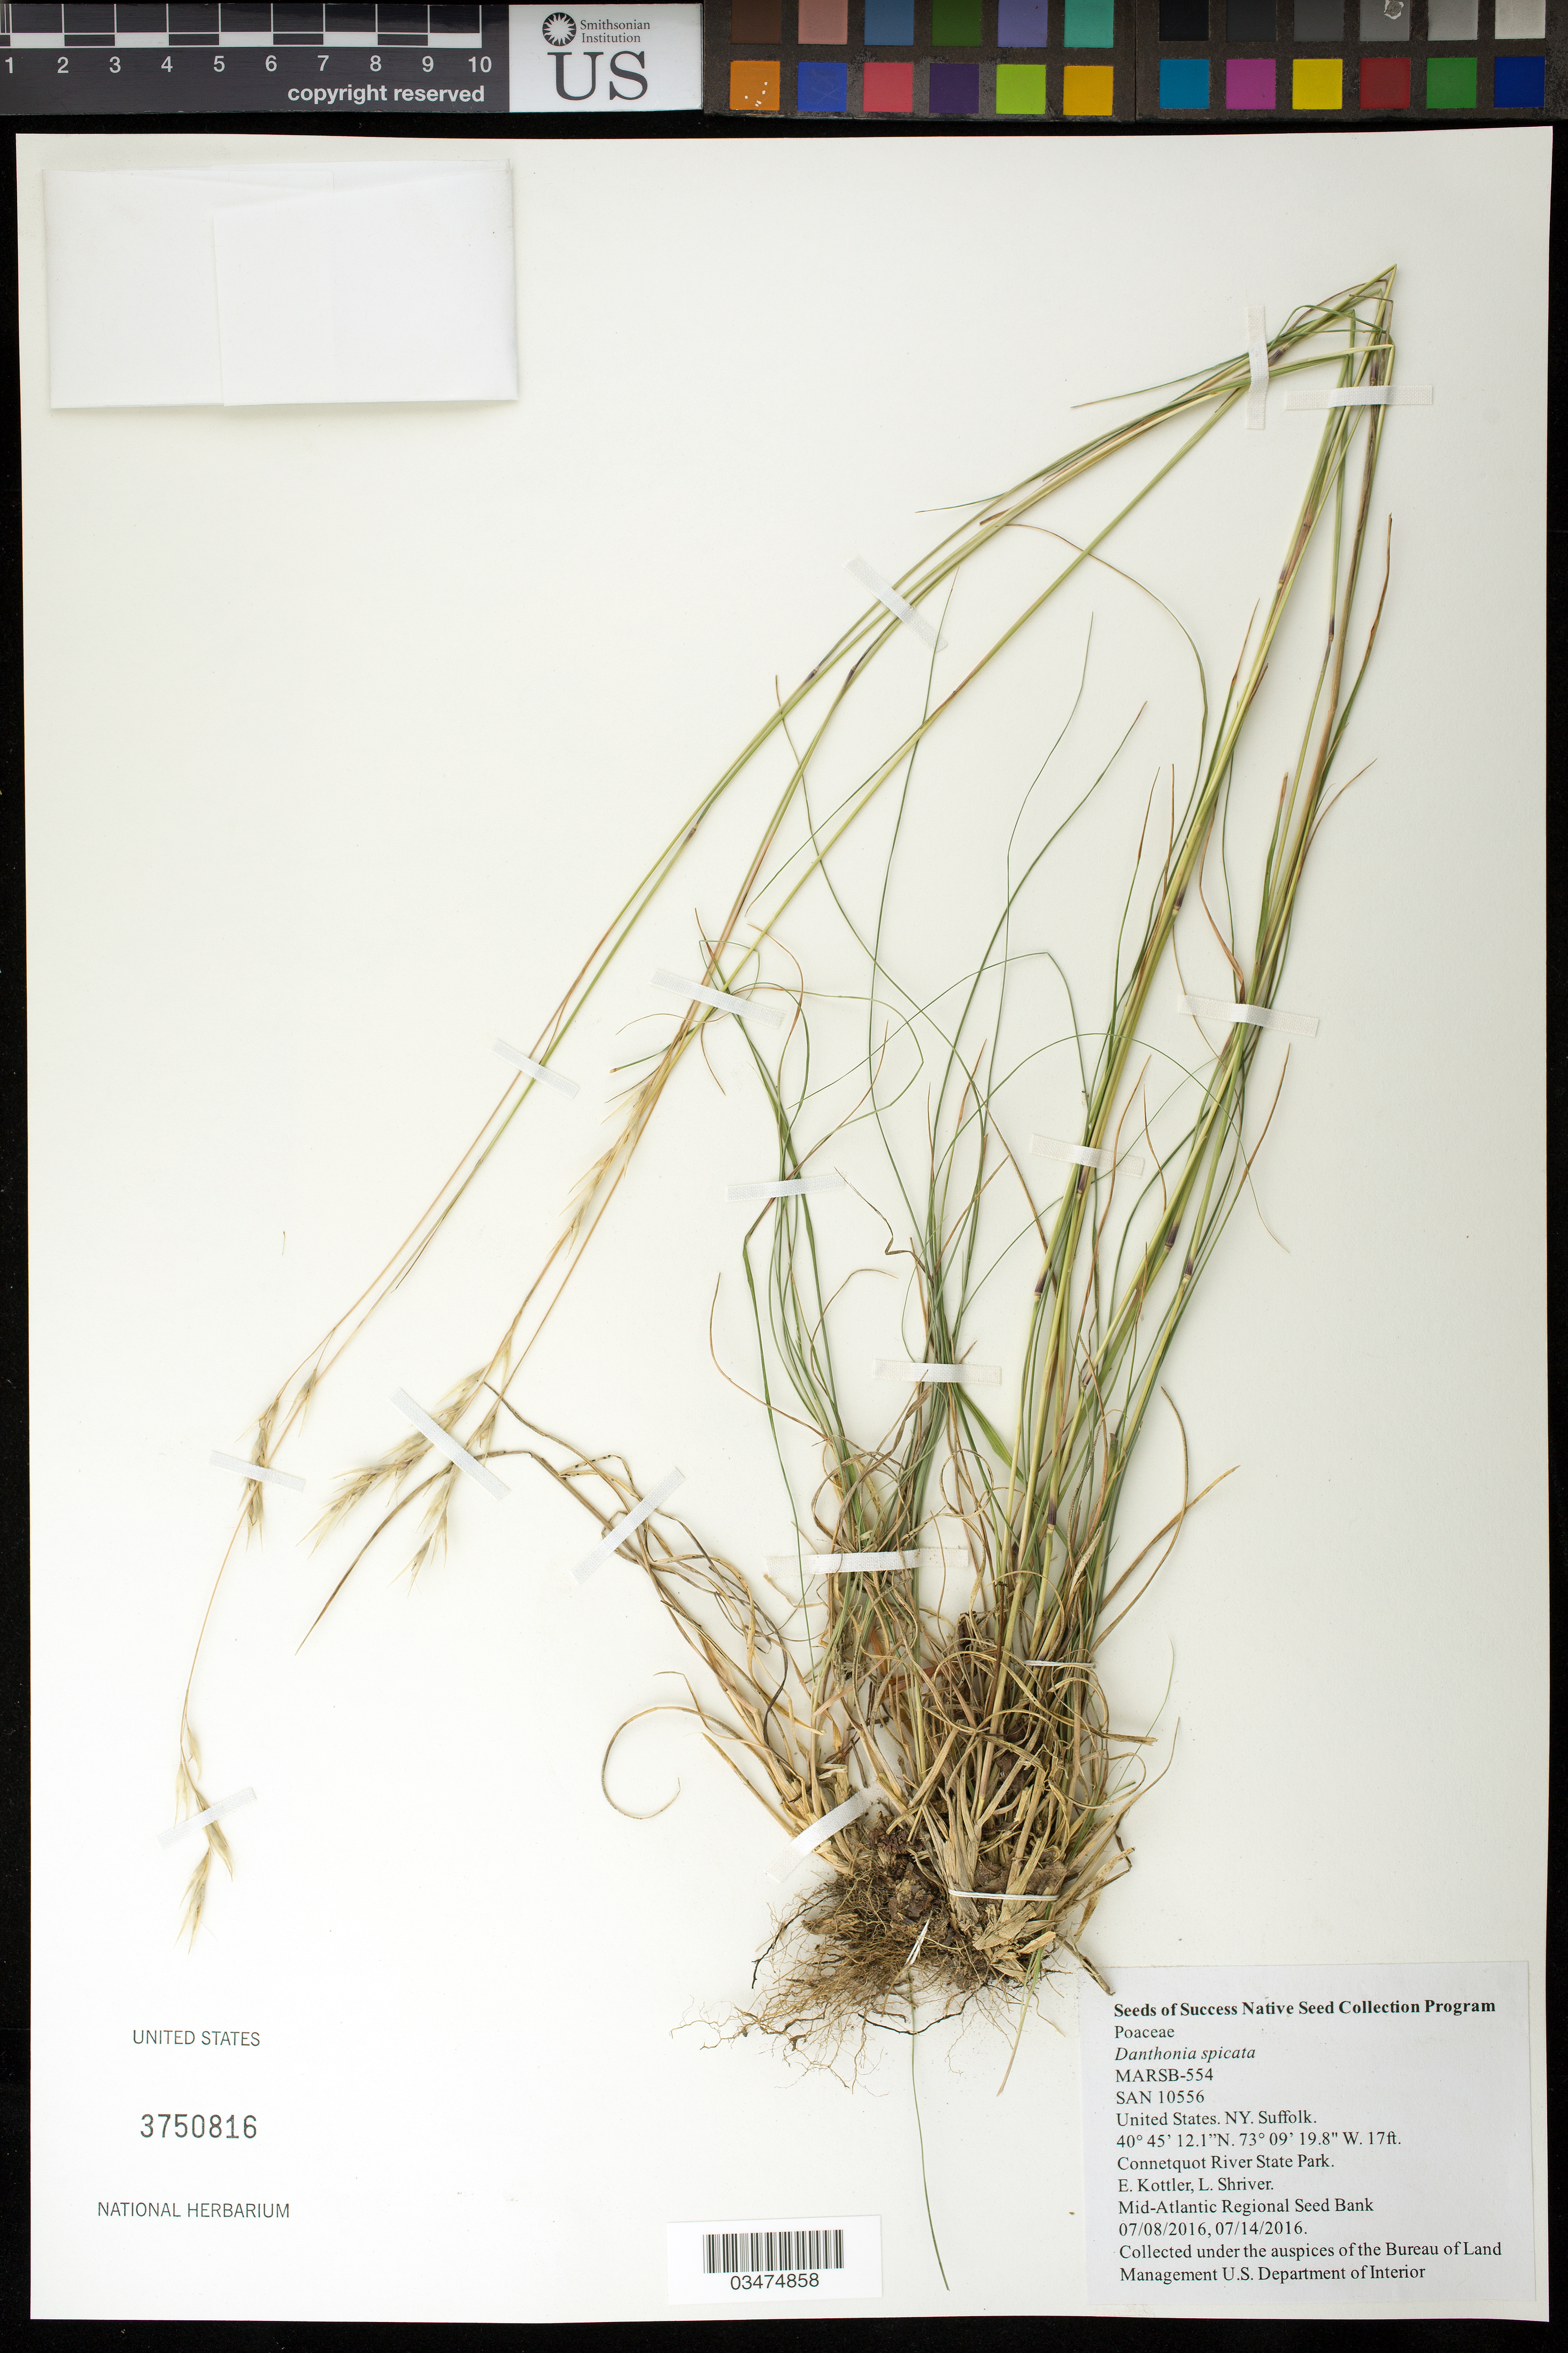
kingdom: Plantae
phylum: Tracheophyta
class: Liliopsida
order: Poales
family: Poaceae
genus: Danthonia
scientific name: Danthonia spicata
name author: (L.) P. Beauv. ex Roem. & Schult.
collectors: E. Kottler & L. Shriver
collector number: MARSB-554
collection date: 2016-07-08,2016-07-14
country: United States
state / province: New York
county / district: Suffolk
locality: Connetquot River State Park, Yellow trail and others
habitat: Disturbed trail edge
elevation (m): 5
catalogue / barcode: US 3750816